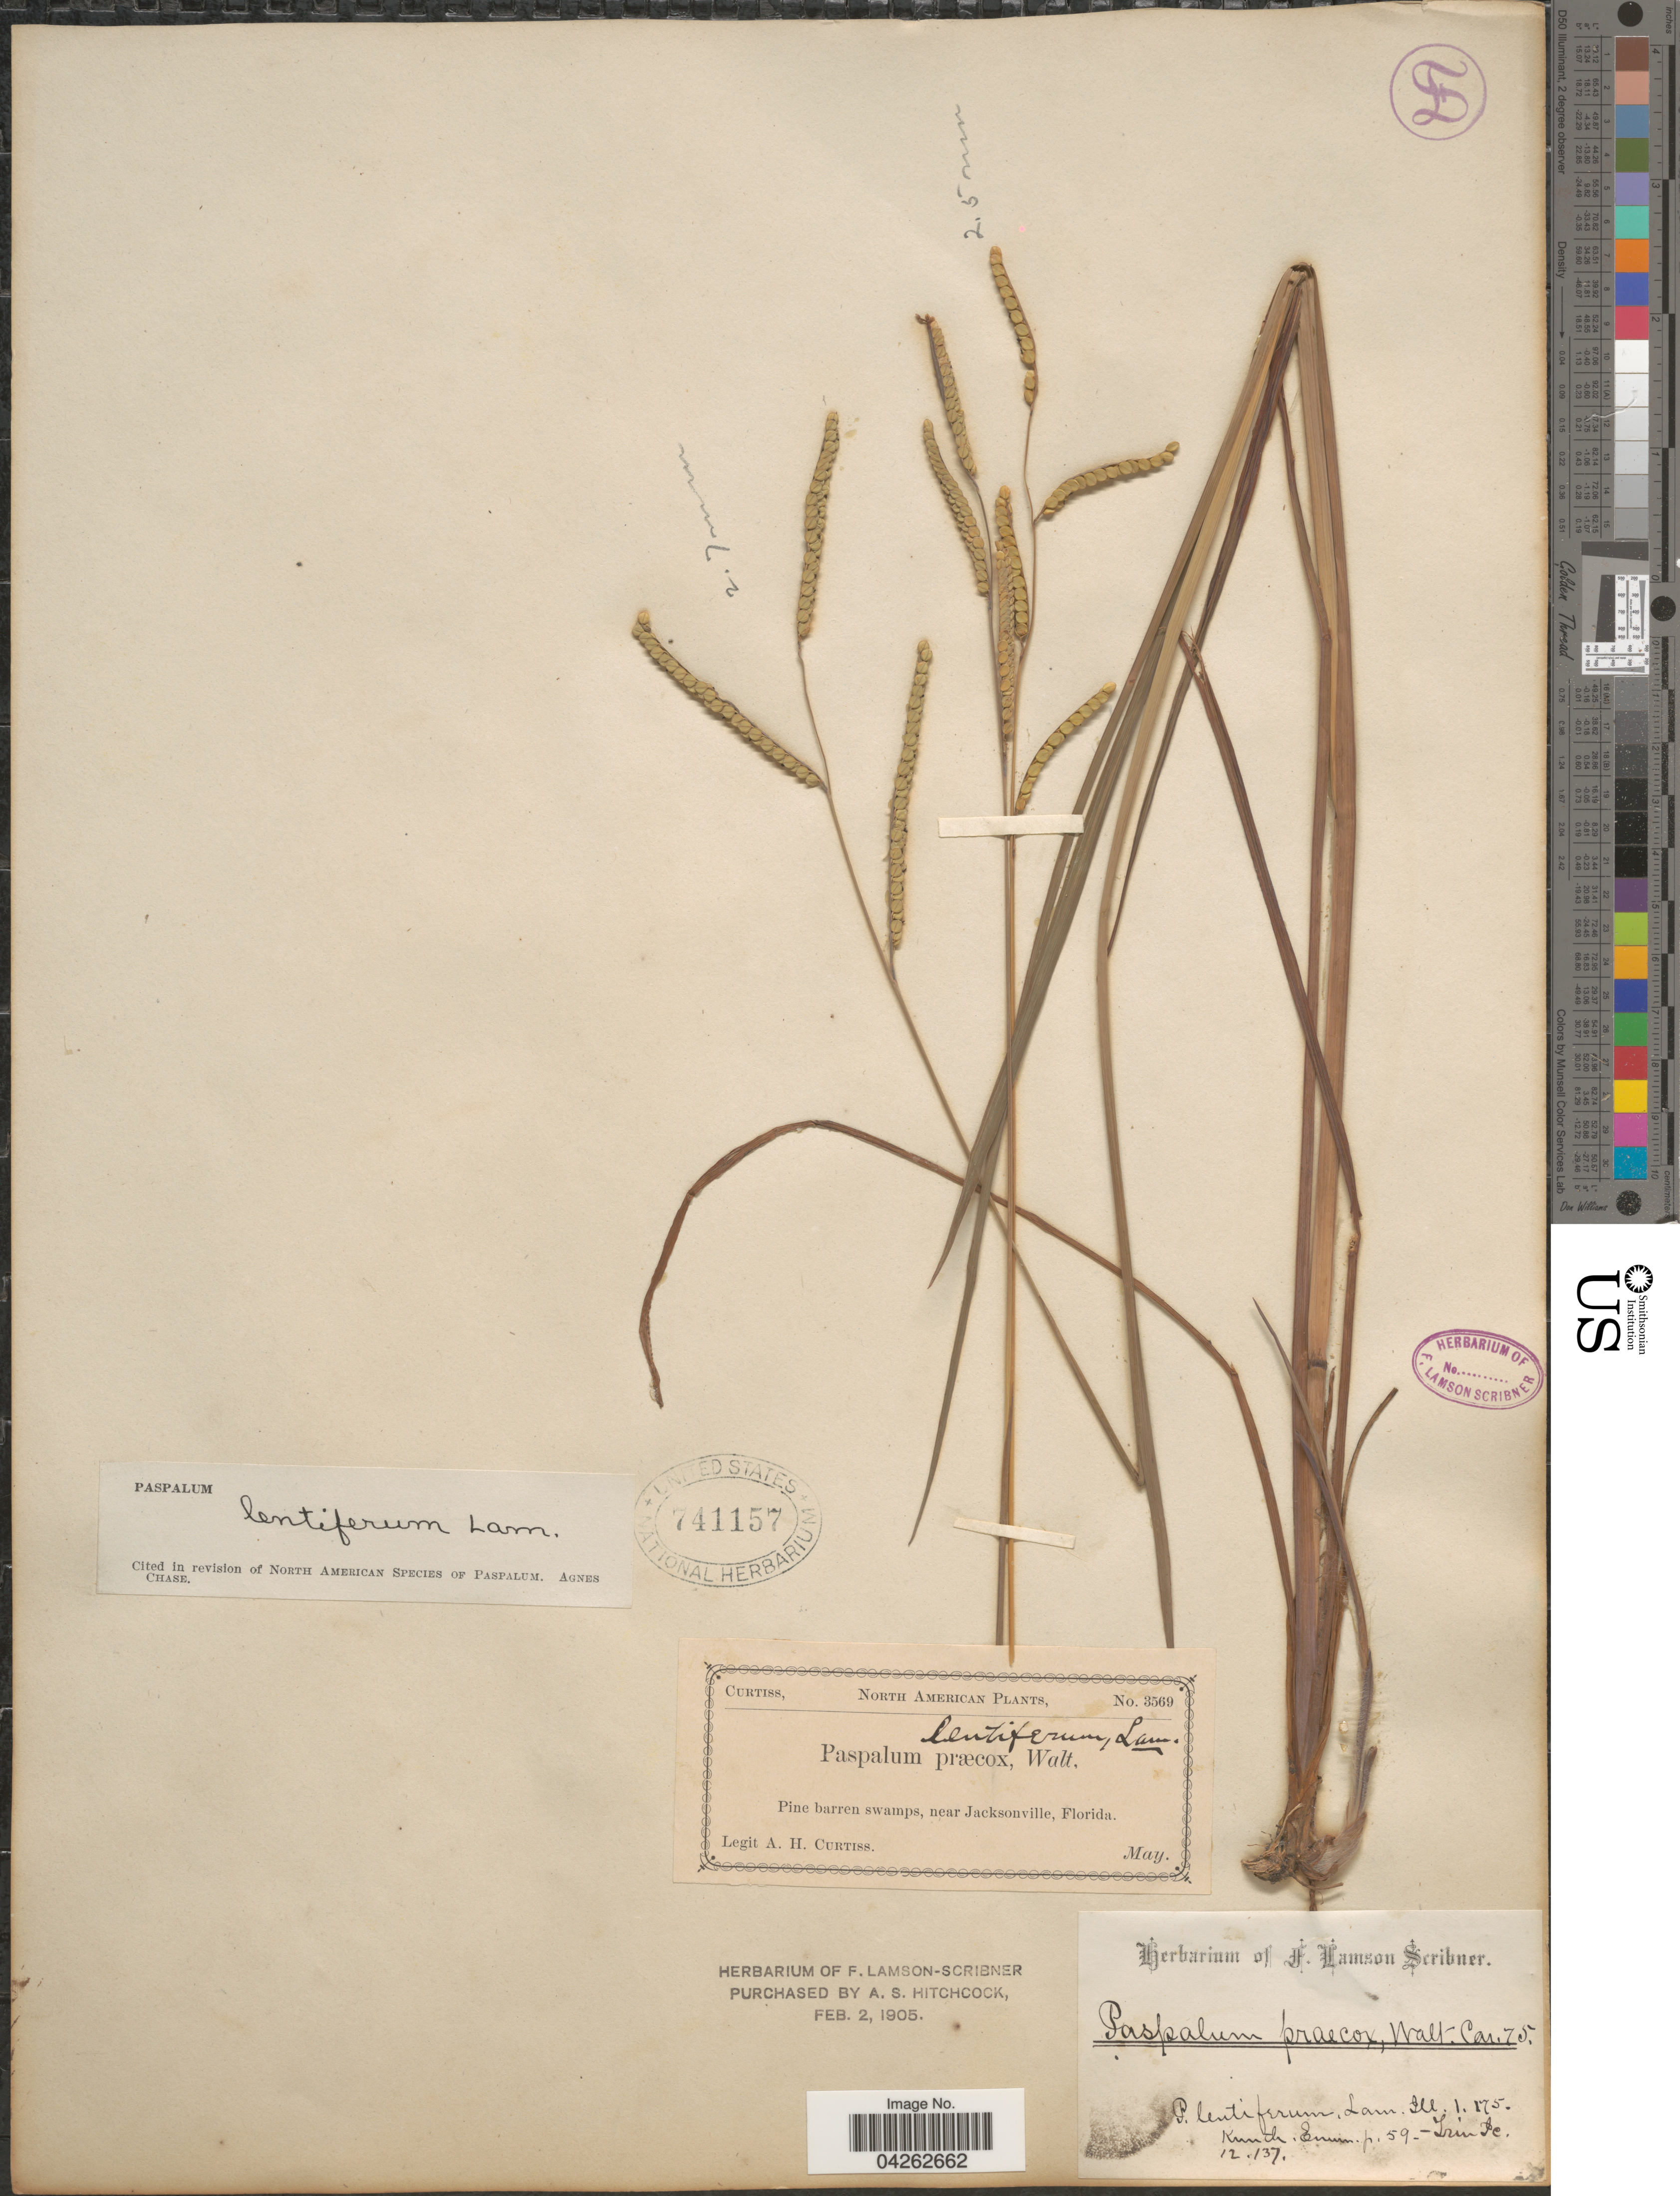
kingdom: Plantae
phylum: Tracheophyta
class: Liliopsida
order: Poales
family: Poaceae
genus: Paspalum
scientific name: Paspalum lentiferum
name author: Lam.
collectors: A. H. Curtiss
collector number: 3569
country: United States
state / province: Florida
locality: Pine barren swamps, near Jacksonville.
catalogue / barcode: US 741157